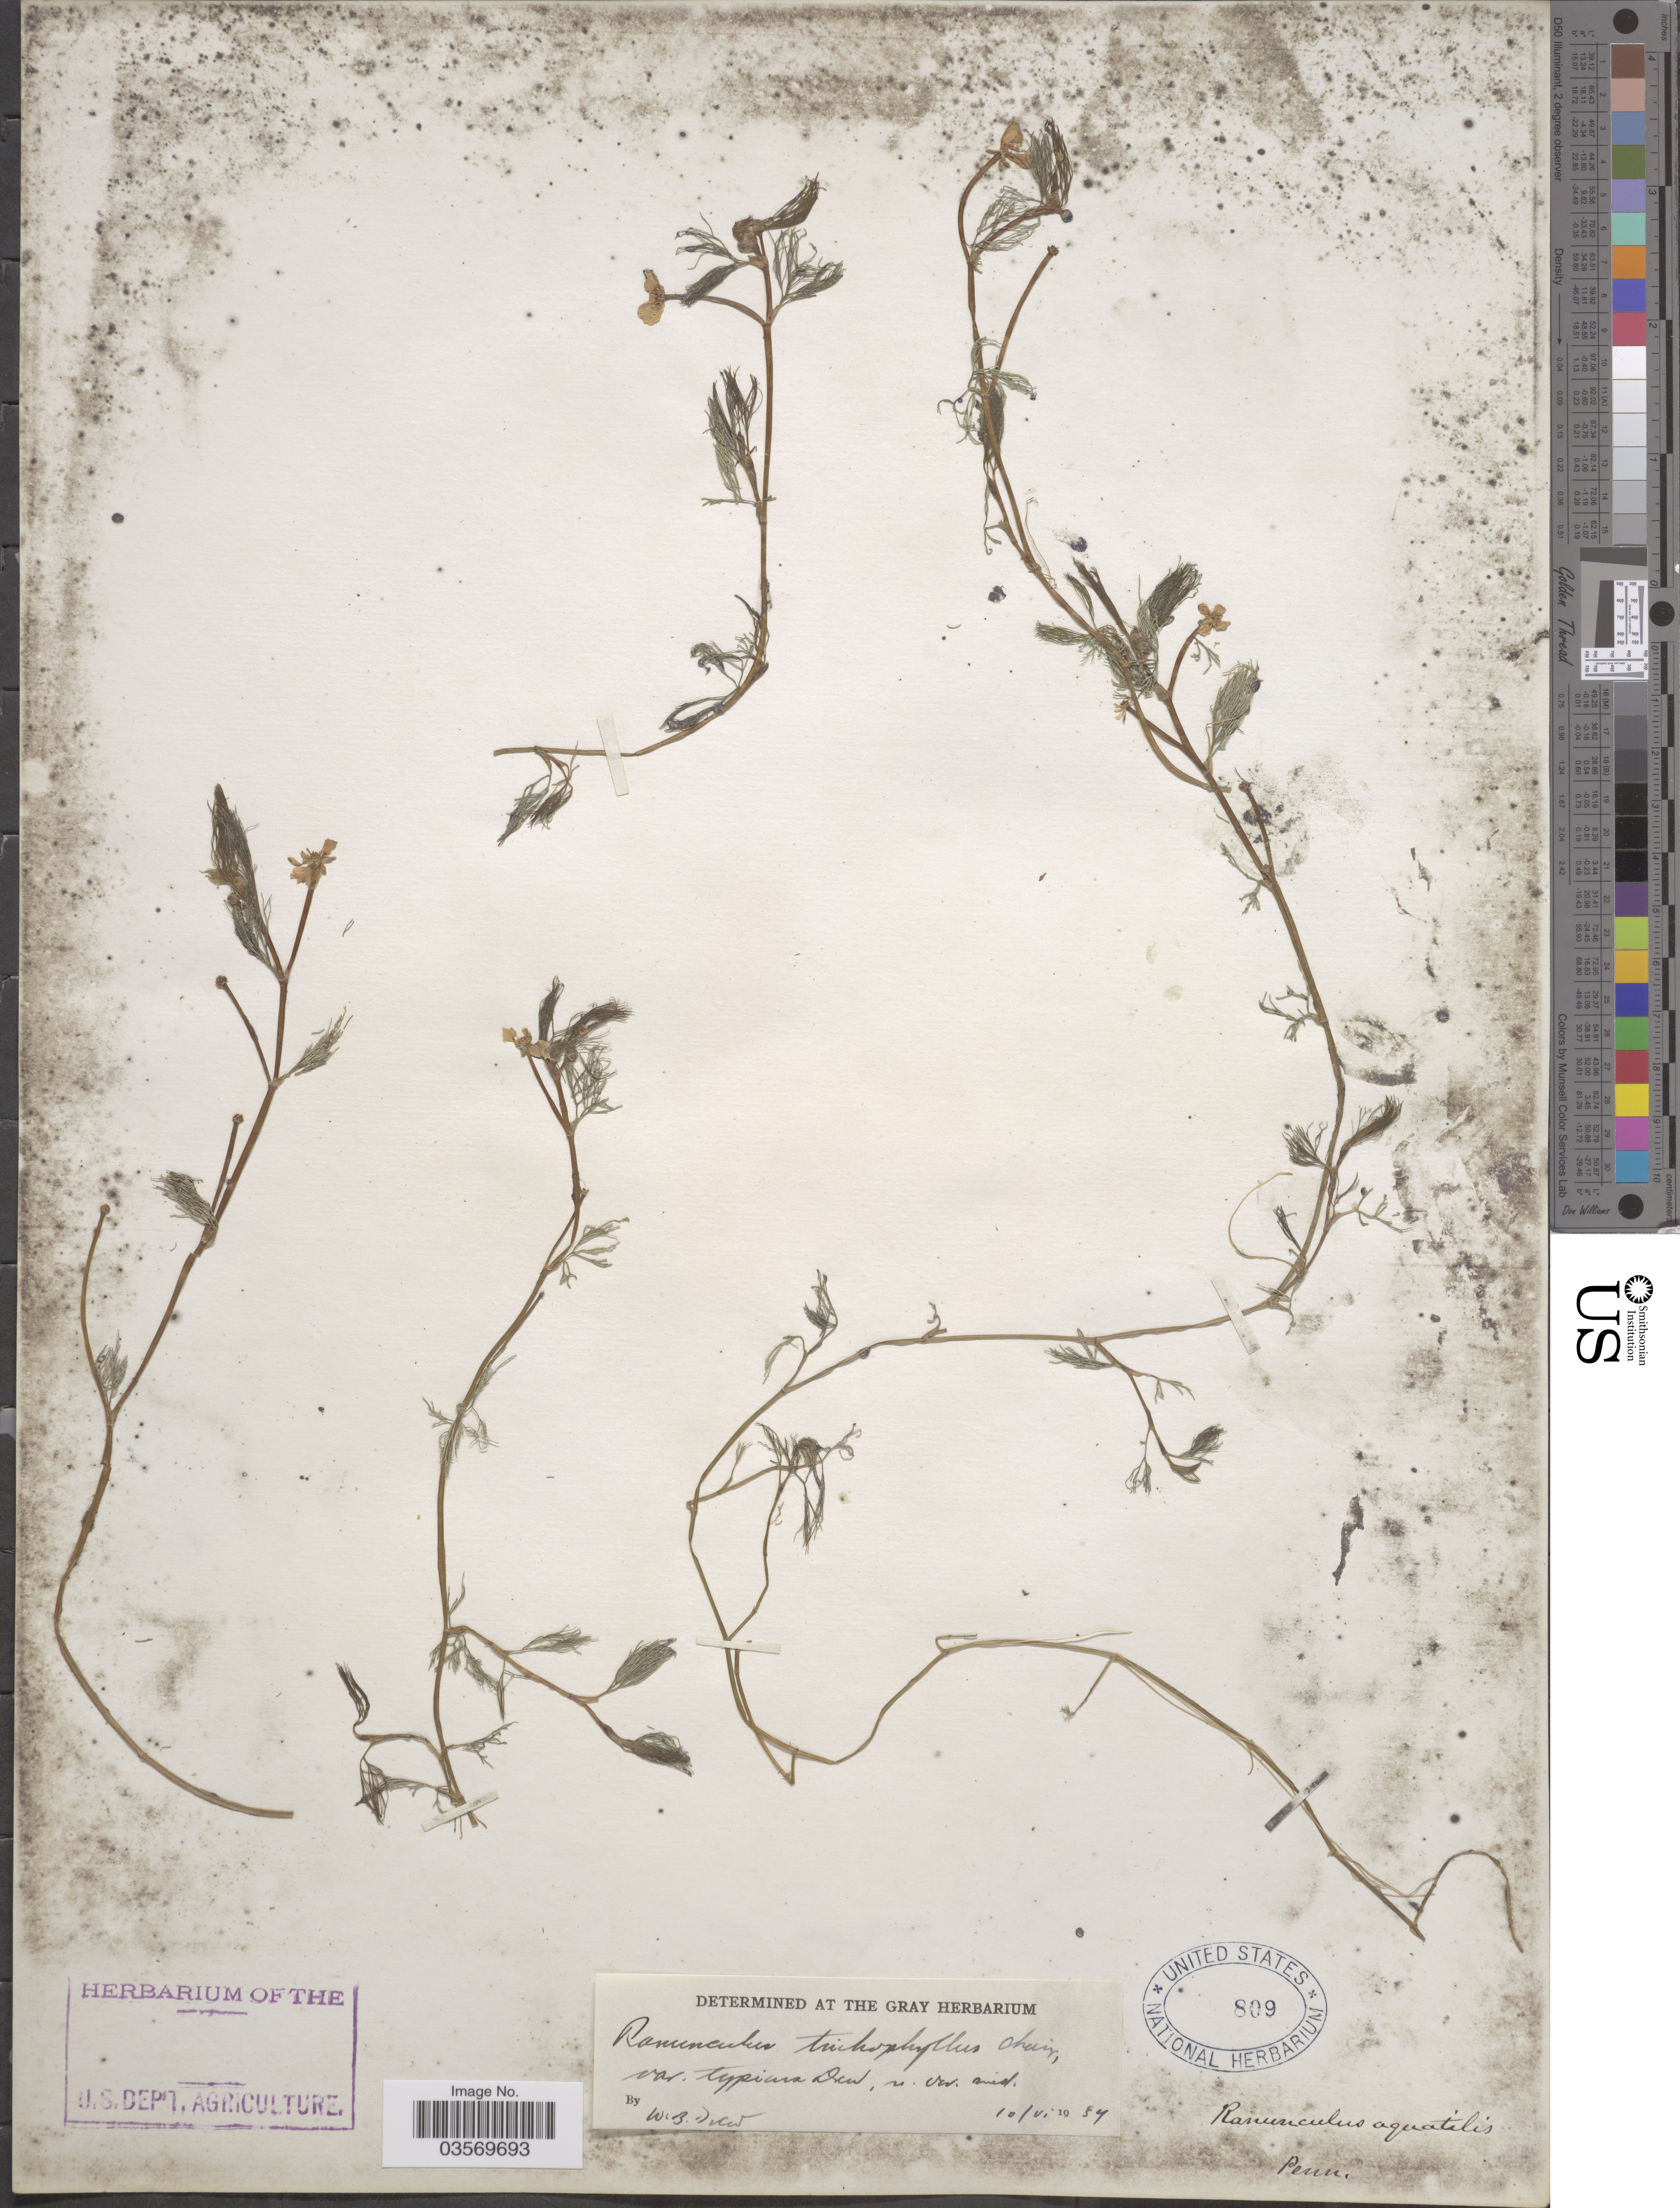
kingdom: Plantae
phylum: Tracheophyta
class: Magnoliopsida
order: Ranunculales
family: Ranunculaceae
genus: Ranunculus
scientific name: Ranunculus trichophyllus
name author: Chaix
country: United States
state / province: Pennsylvania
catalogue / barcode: US 809